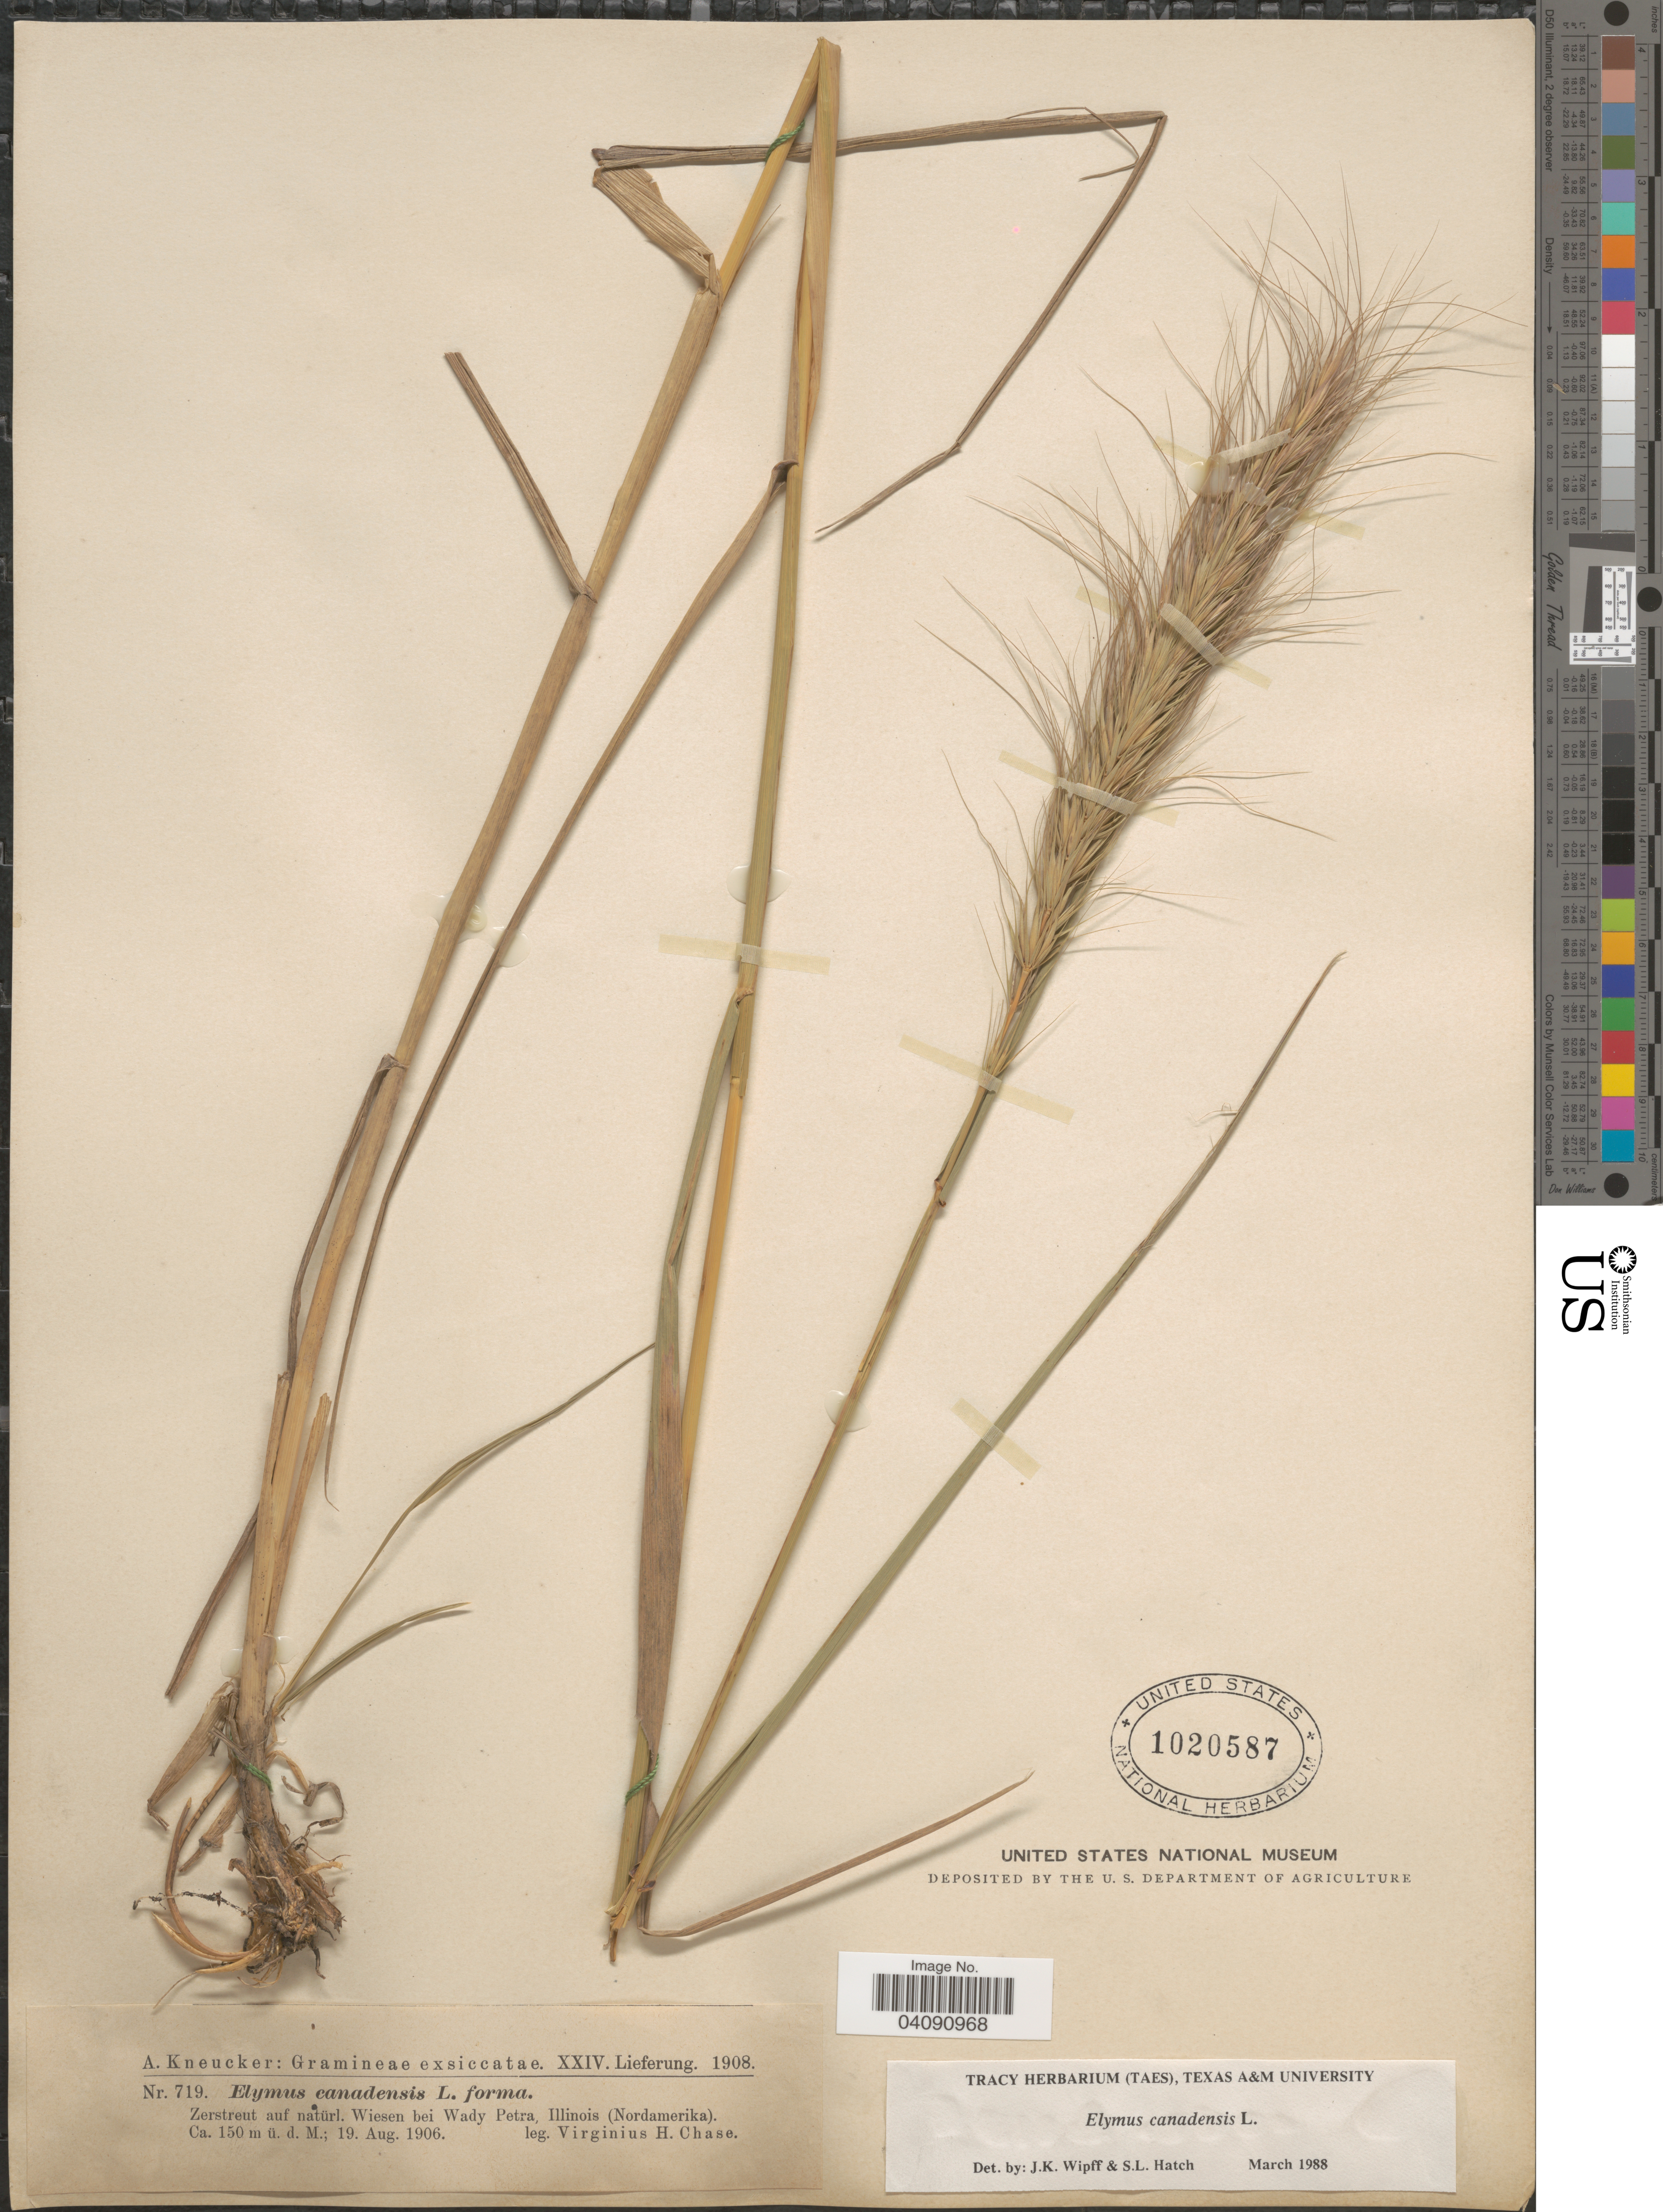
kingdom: Plantae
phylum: Tracheophyta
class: Liliopsida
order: Poales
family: Poaceae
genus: Elymus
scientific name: Elymus canadensis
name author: L.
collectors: V. H. Chase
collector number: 719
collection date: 1906-08-19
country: United States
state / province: Illinois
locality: Zerstreut auf natürl. Wiesen bei Wady Petra.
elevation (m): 150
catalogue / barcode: US 1020587